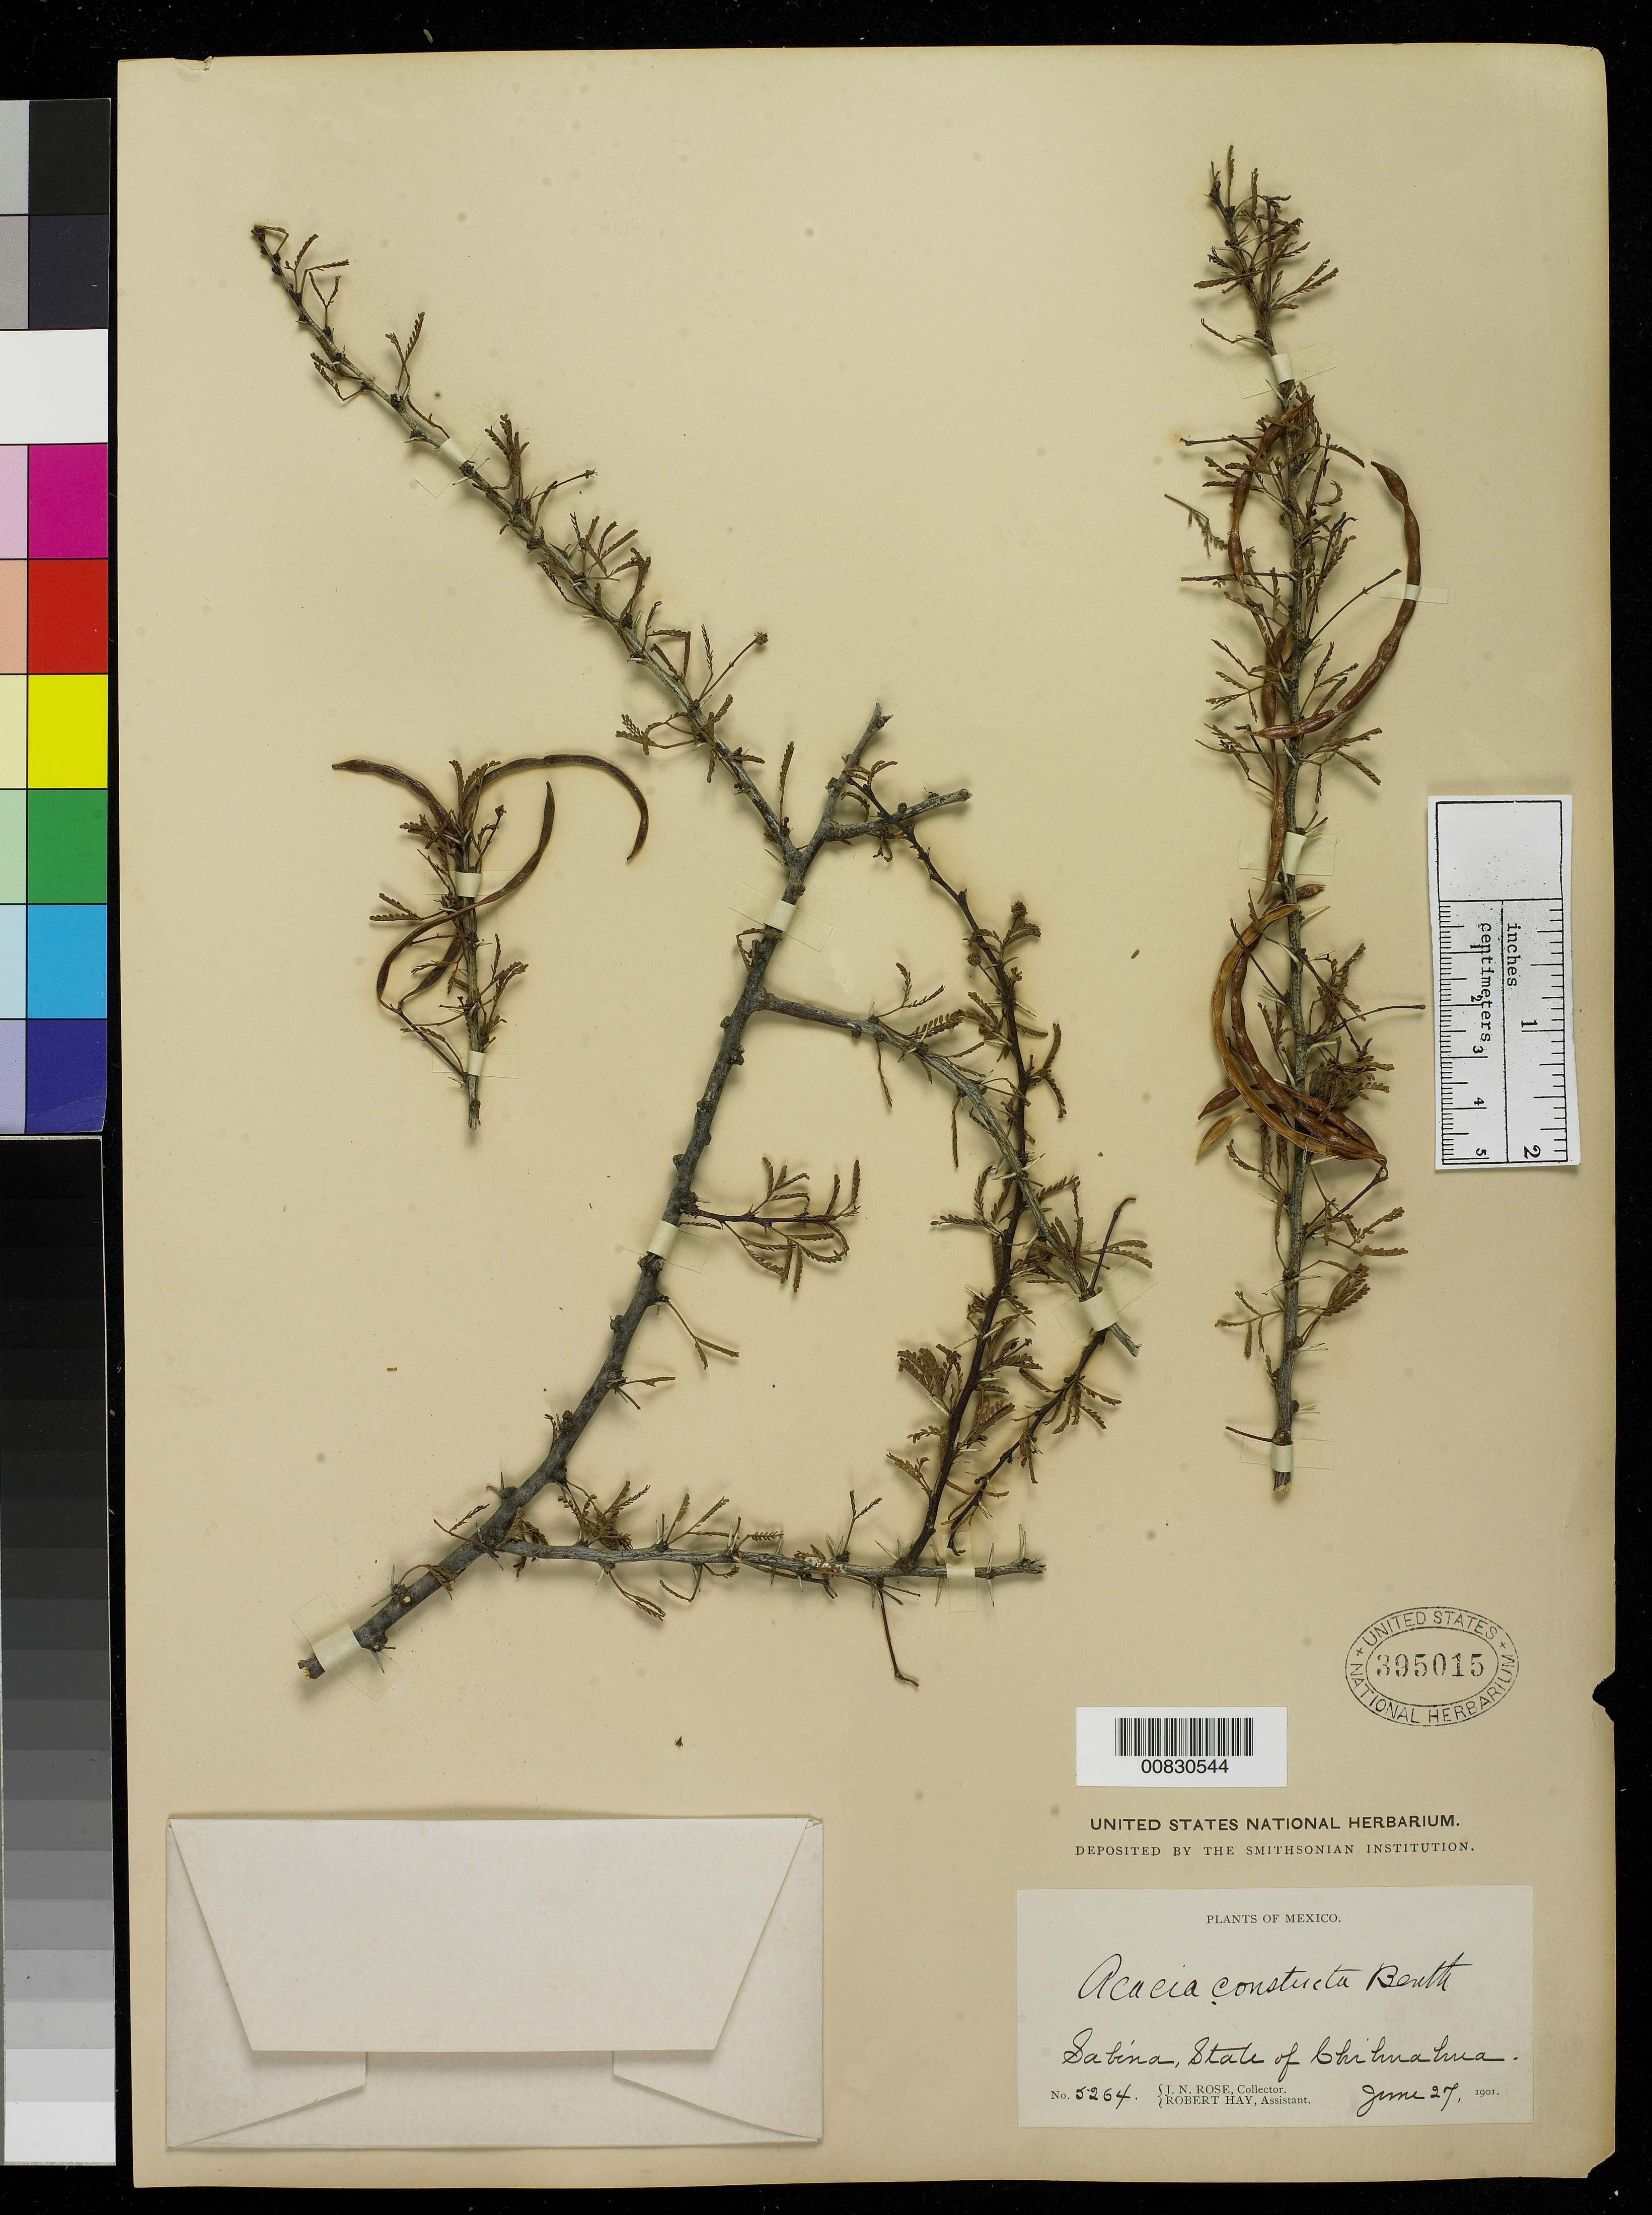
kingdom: Plantae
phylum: Tracheophyta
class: Magnoliopsida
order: Fabales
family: Fabaceae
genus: Vachellia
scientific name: Vachellia constricta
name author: (Benth.) Seigler & Ebinger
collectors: J. N. Rose & R. Hay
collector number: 5264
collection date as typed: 27 Jun 1901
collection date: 1901-06-27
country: Mexico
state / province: Chihuahua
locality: Sabina, Chihuahua.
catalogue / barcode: US 395015